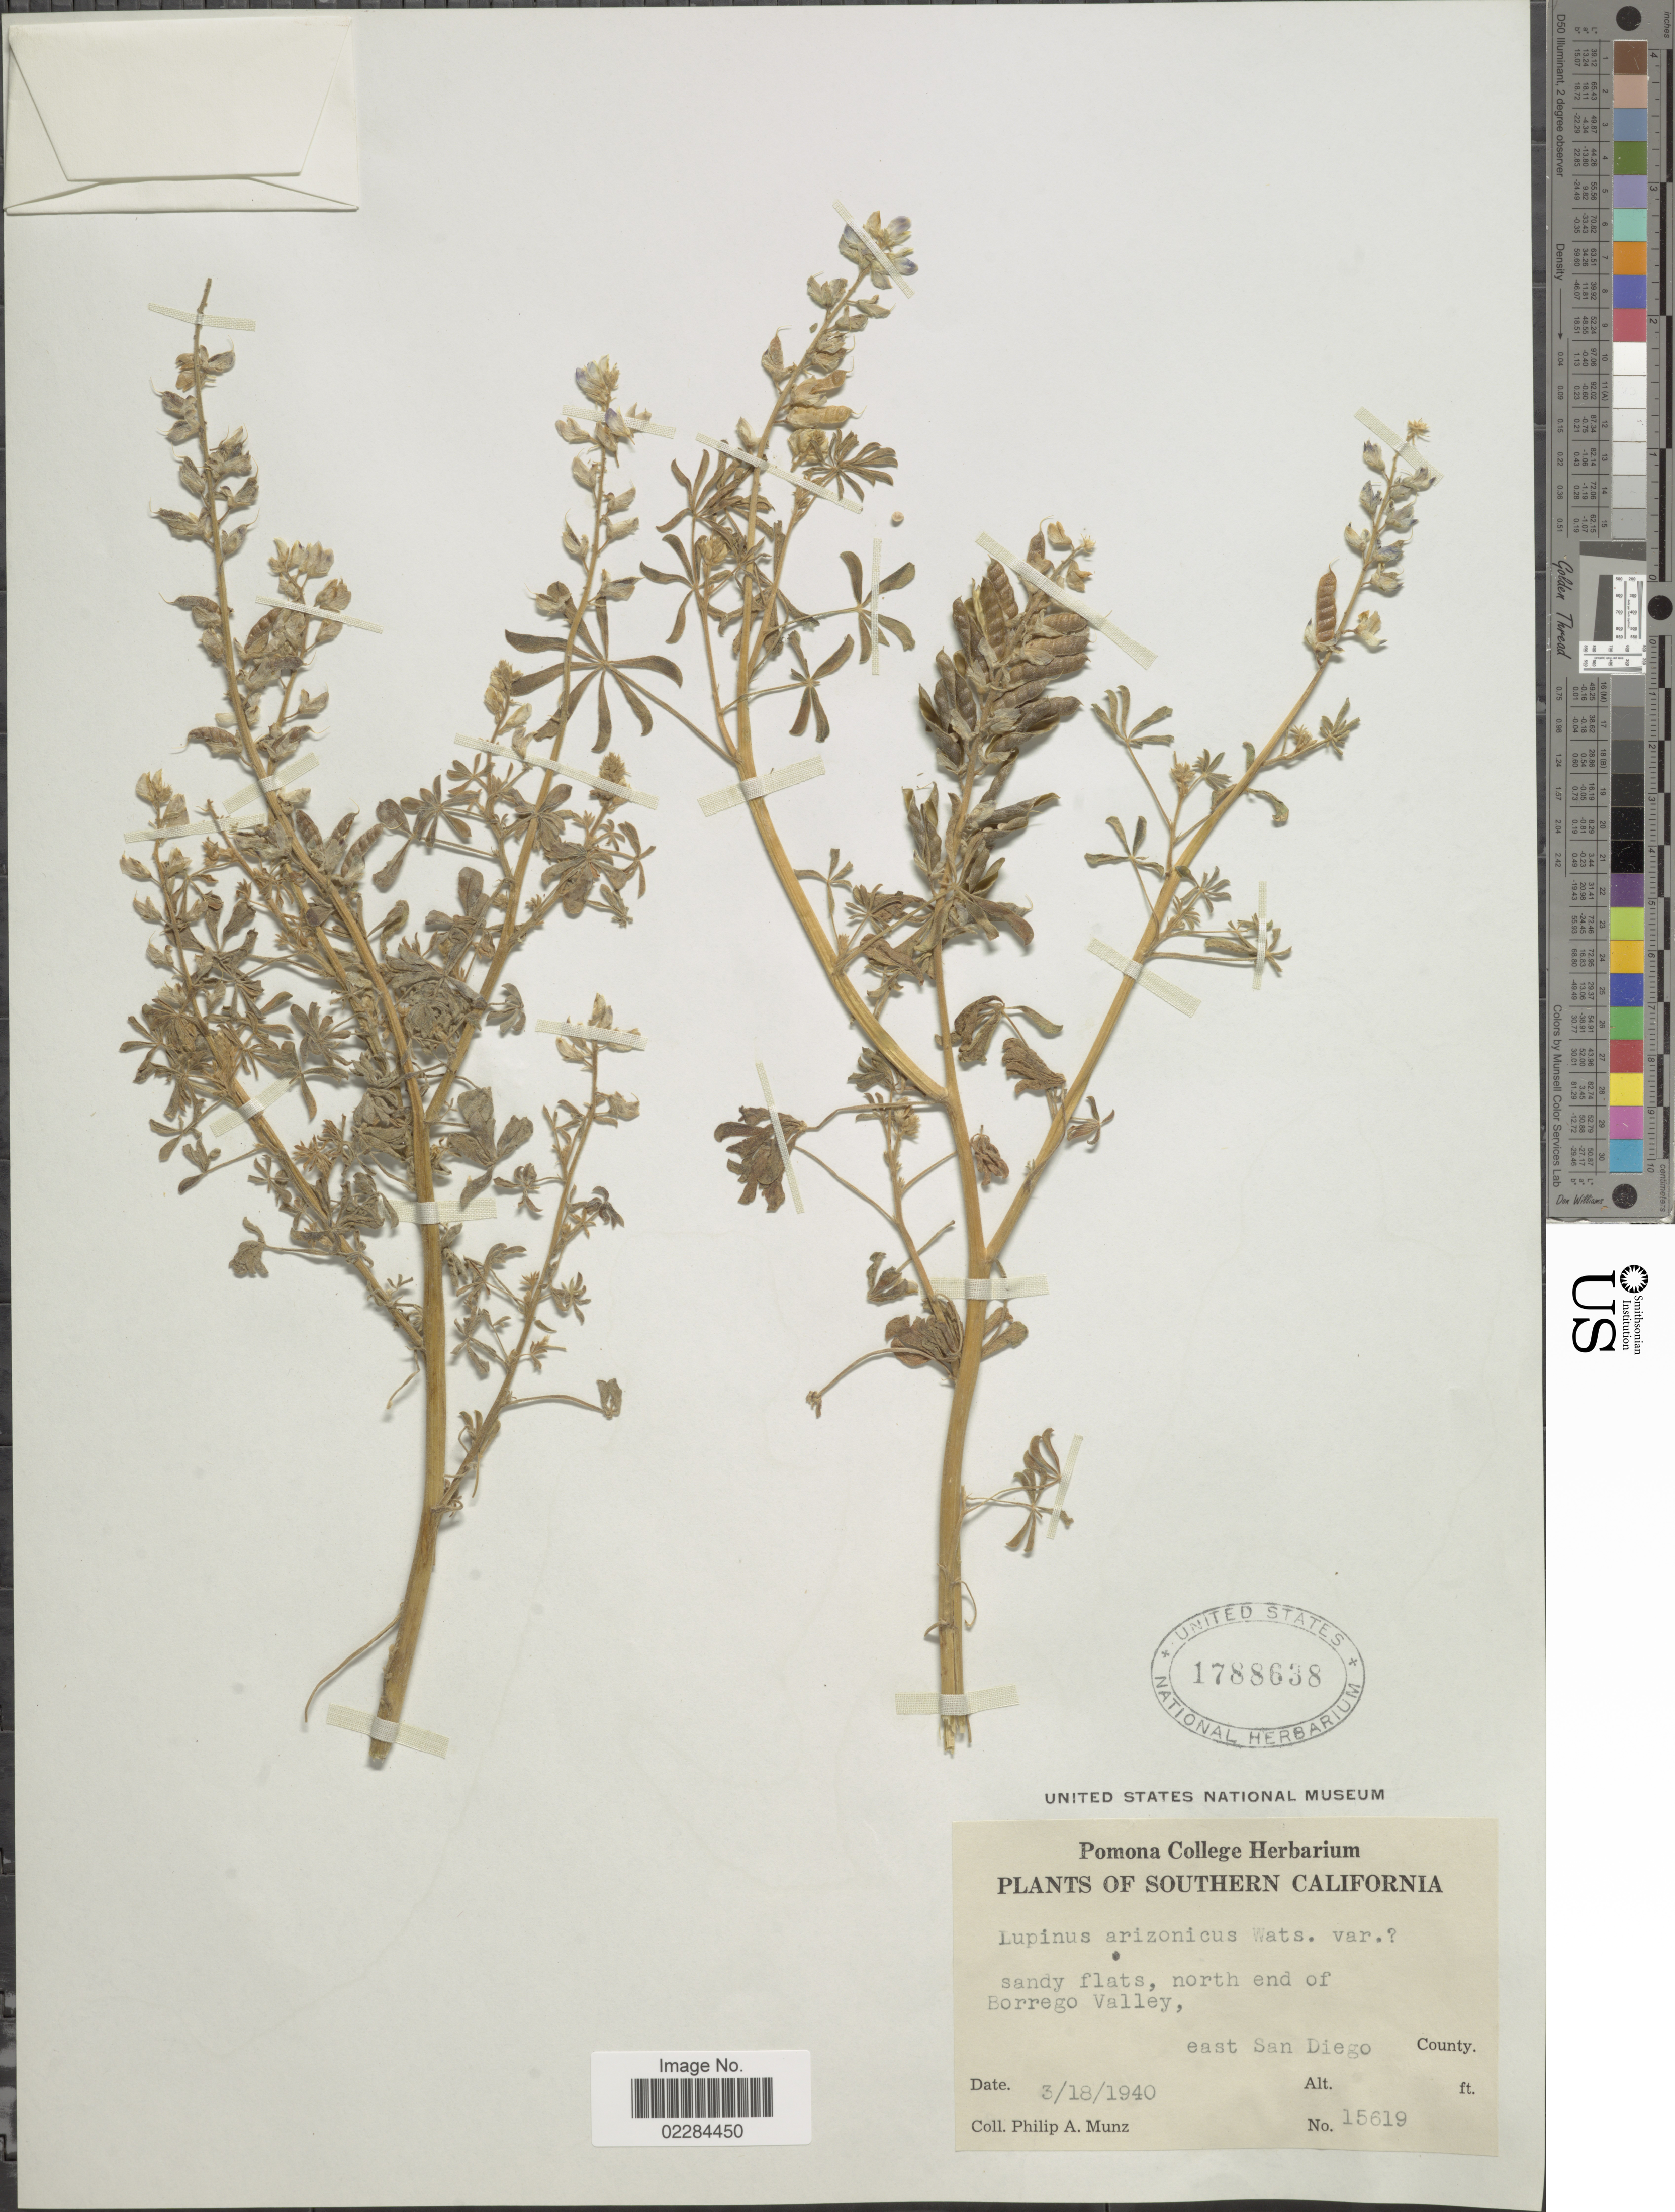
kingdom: Plantae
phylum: Tracheophyta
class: Magnoliopsida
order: Fabales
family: Fabaceae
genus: Lupinus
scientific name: Lupinus arizonicus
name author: (S. Watson) S. Watson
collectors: P. A. Munz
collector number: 15619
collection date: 1940-03-18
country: United States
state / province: California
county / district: San Diego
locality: Southern California. sandy flat, north end of Borrego Valley, east San Diego County.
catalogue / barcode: US 1788638